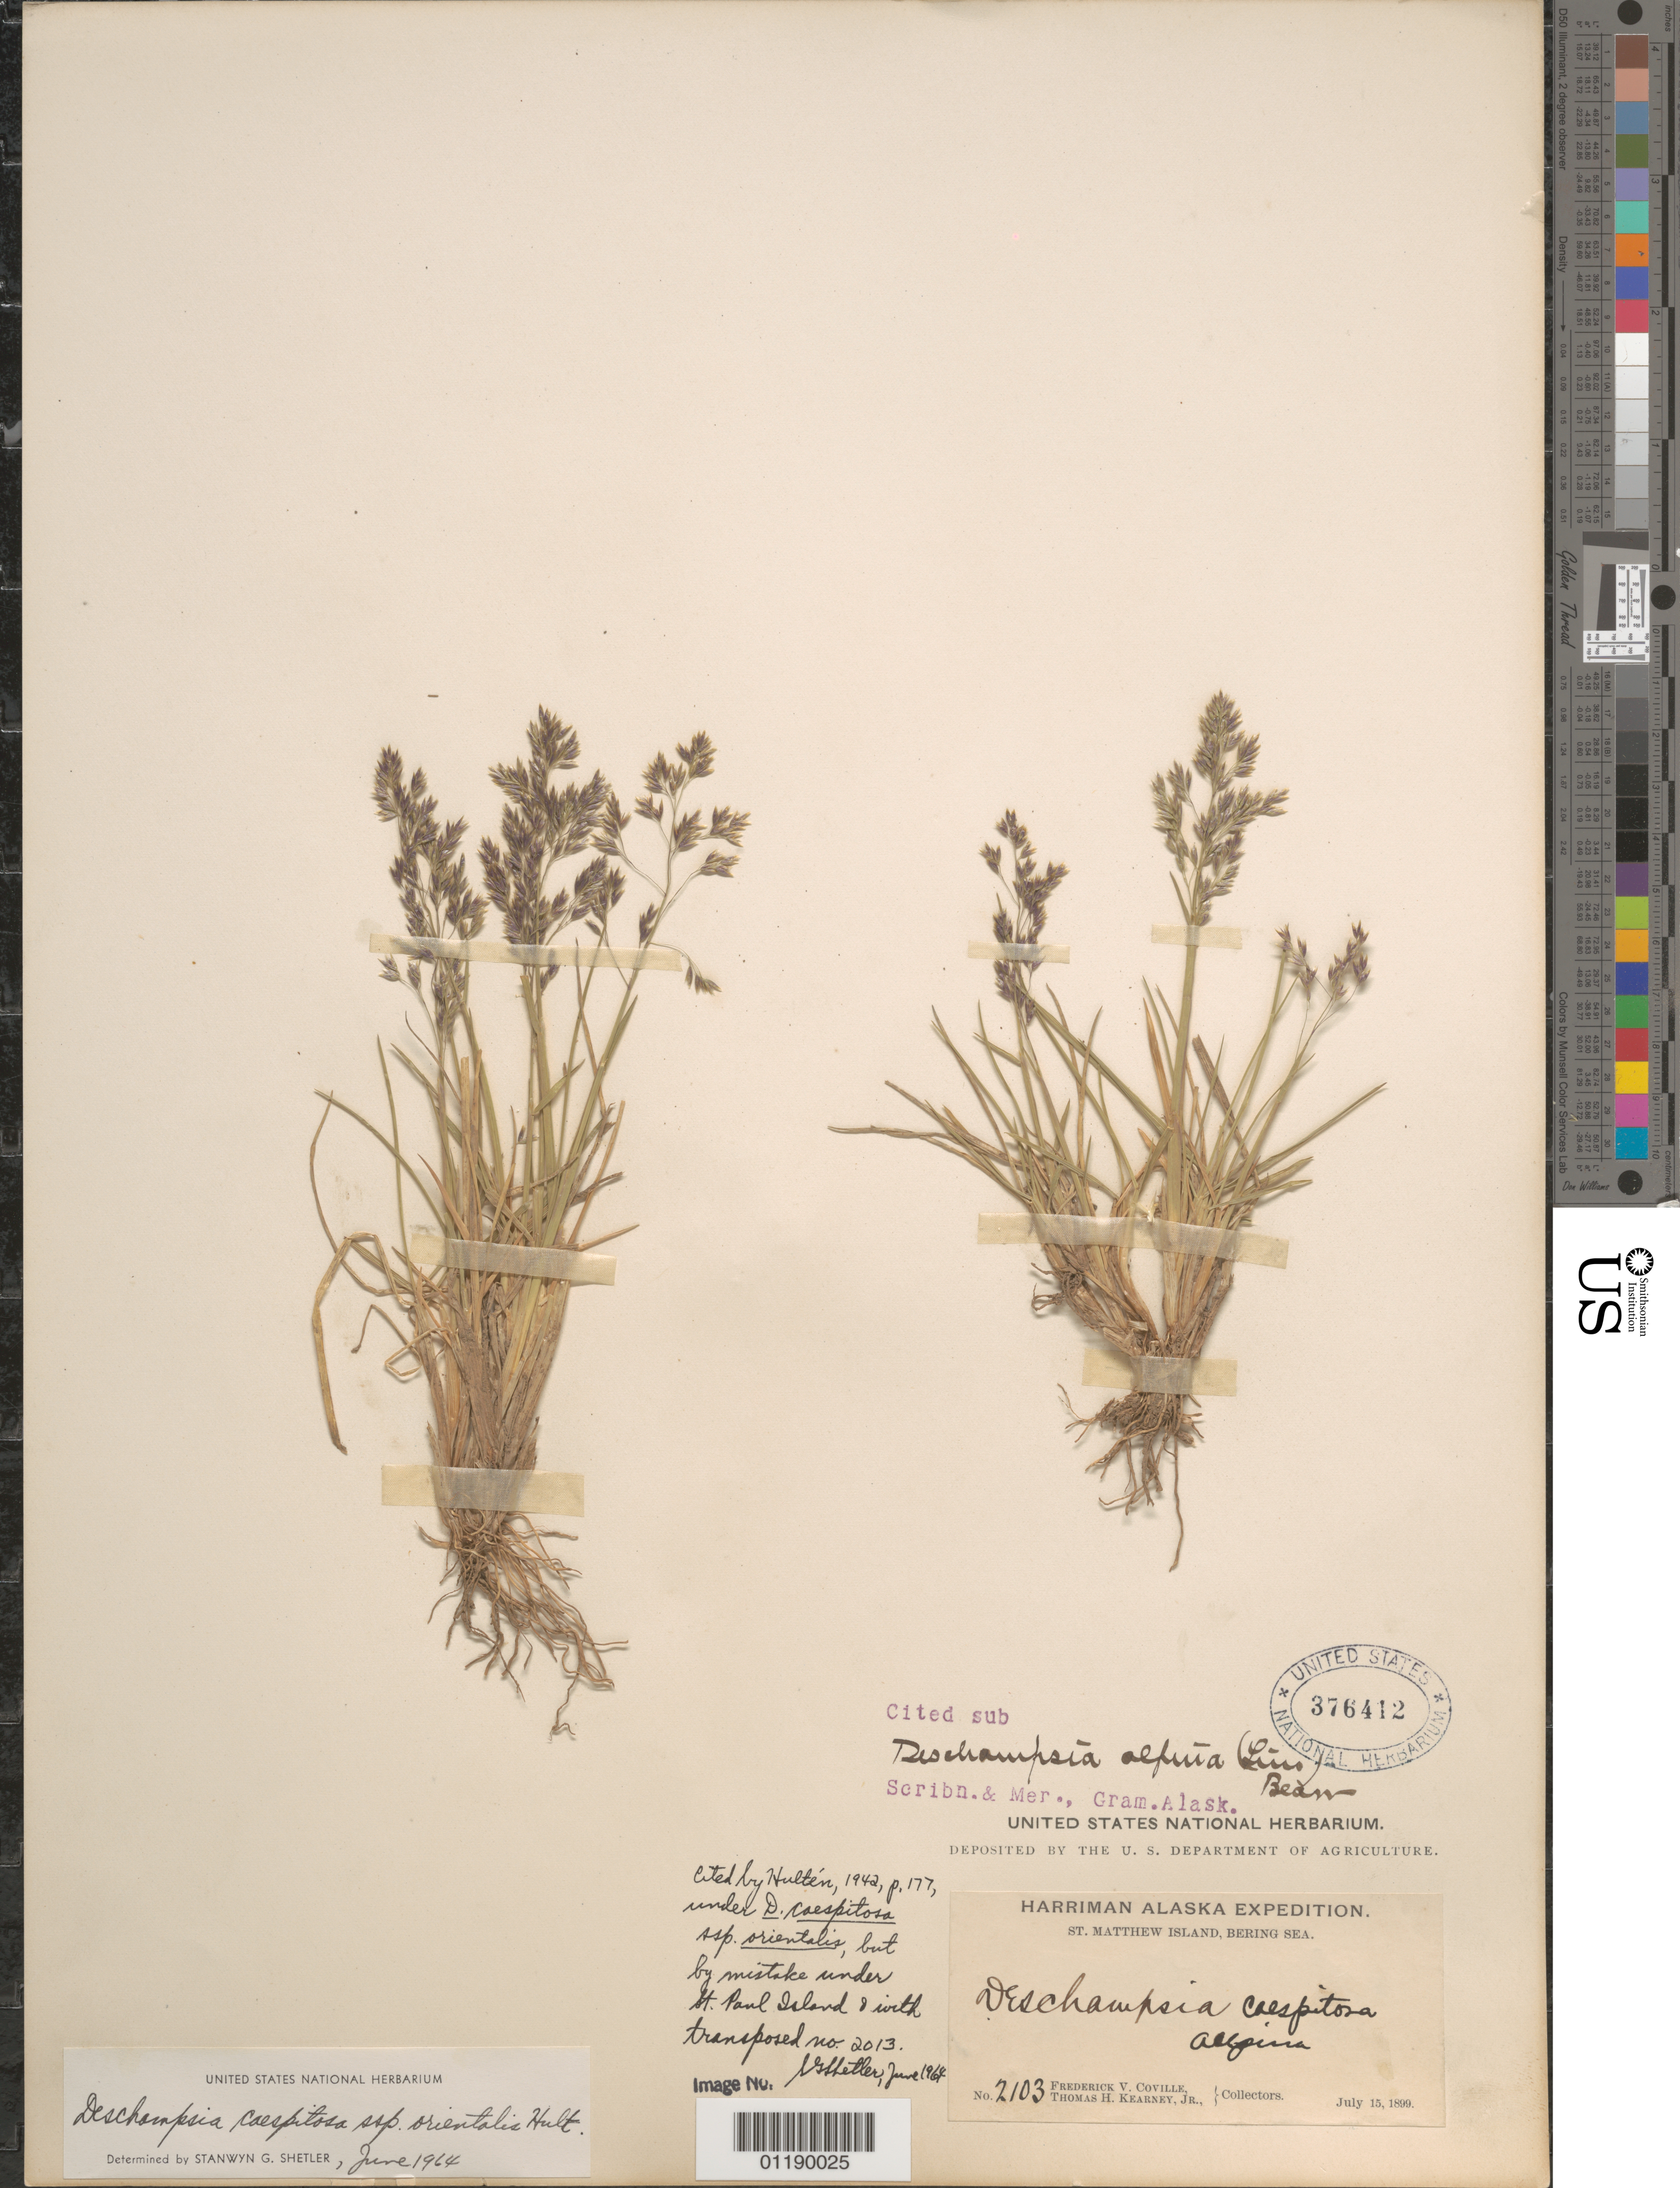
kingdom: Plantae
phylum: Tracheophyta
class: Liliopsida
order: Poales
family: Poaceae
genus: Deschampsia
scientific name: Deschampsia cespitosa subsp. orientalis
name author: Hultén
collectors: F. V. Coville & T. H. Kearney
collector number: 2103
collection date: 1899-07-15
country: United States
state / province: Alaska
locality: St Matthew Island, Bering Sea.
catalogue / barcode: US 376412